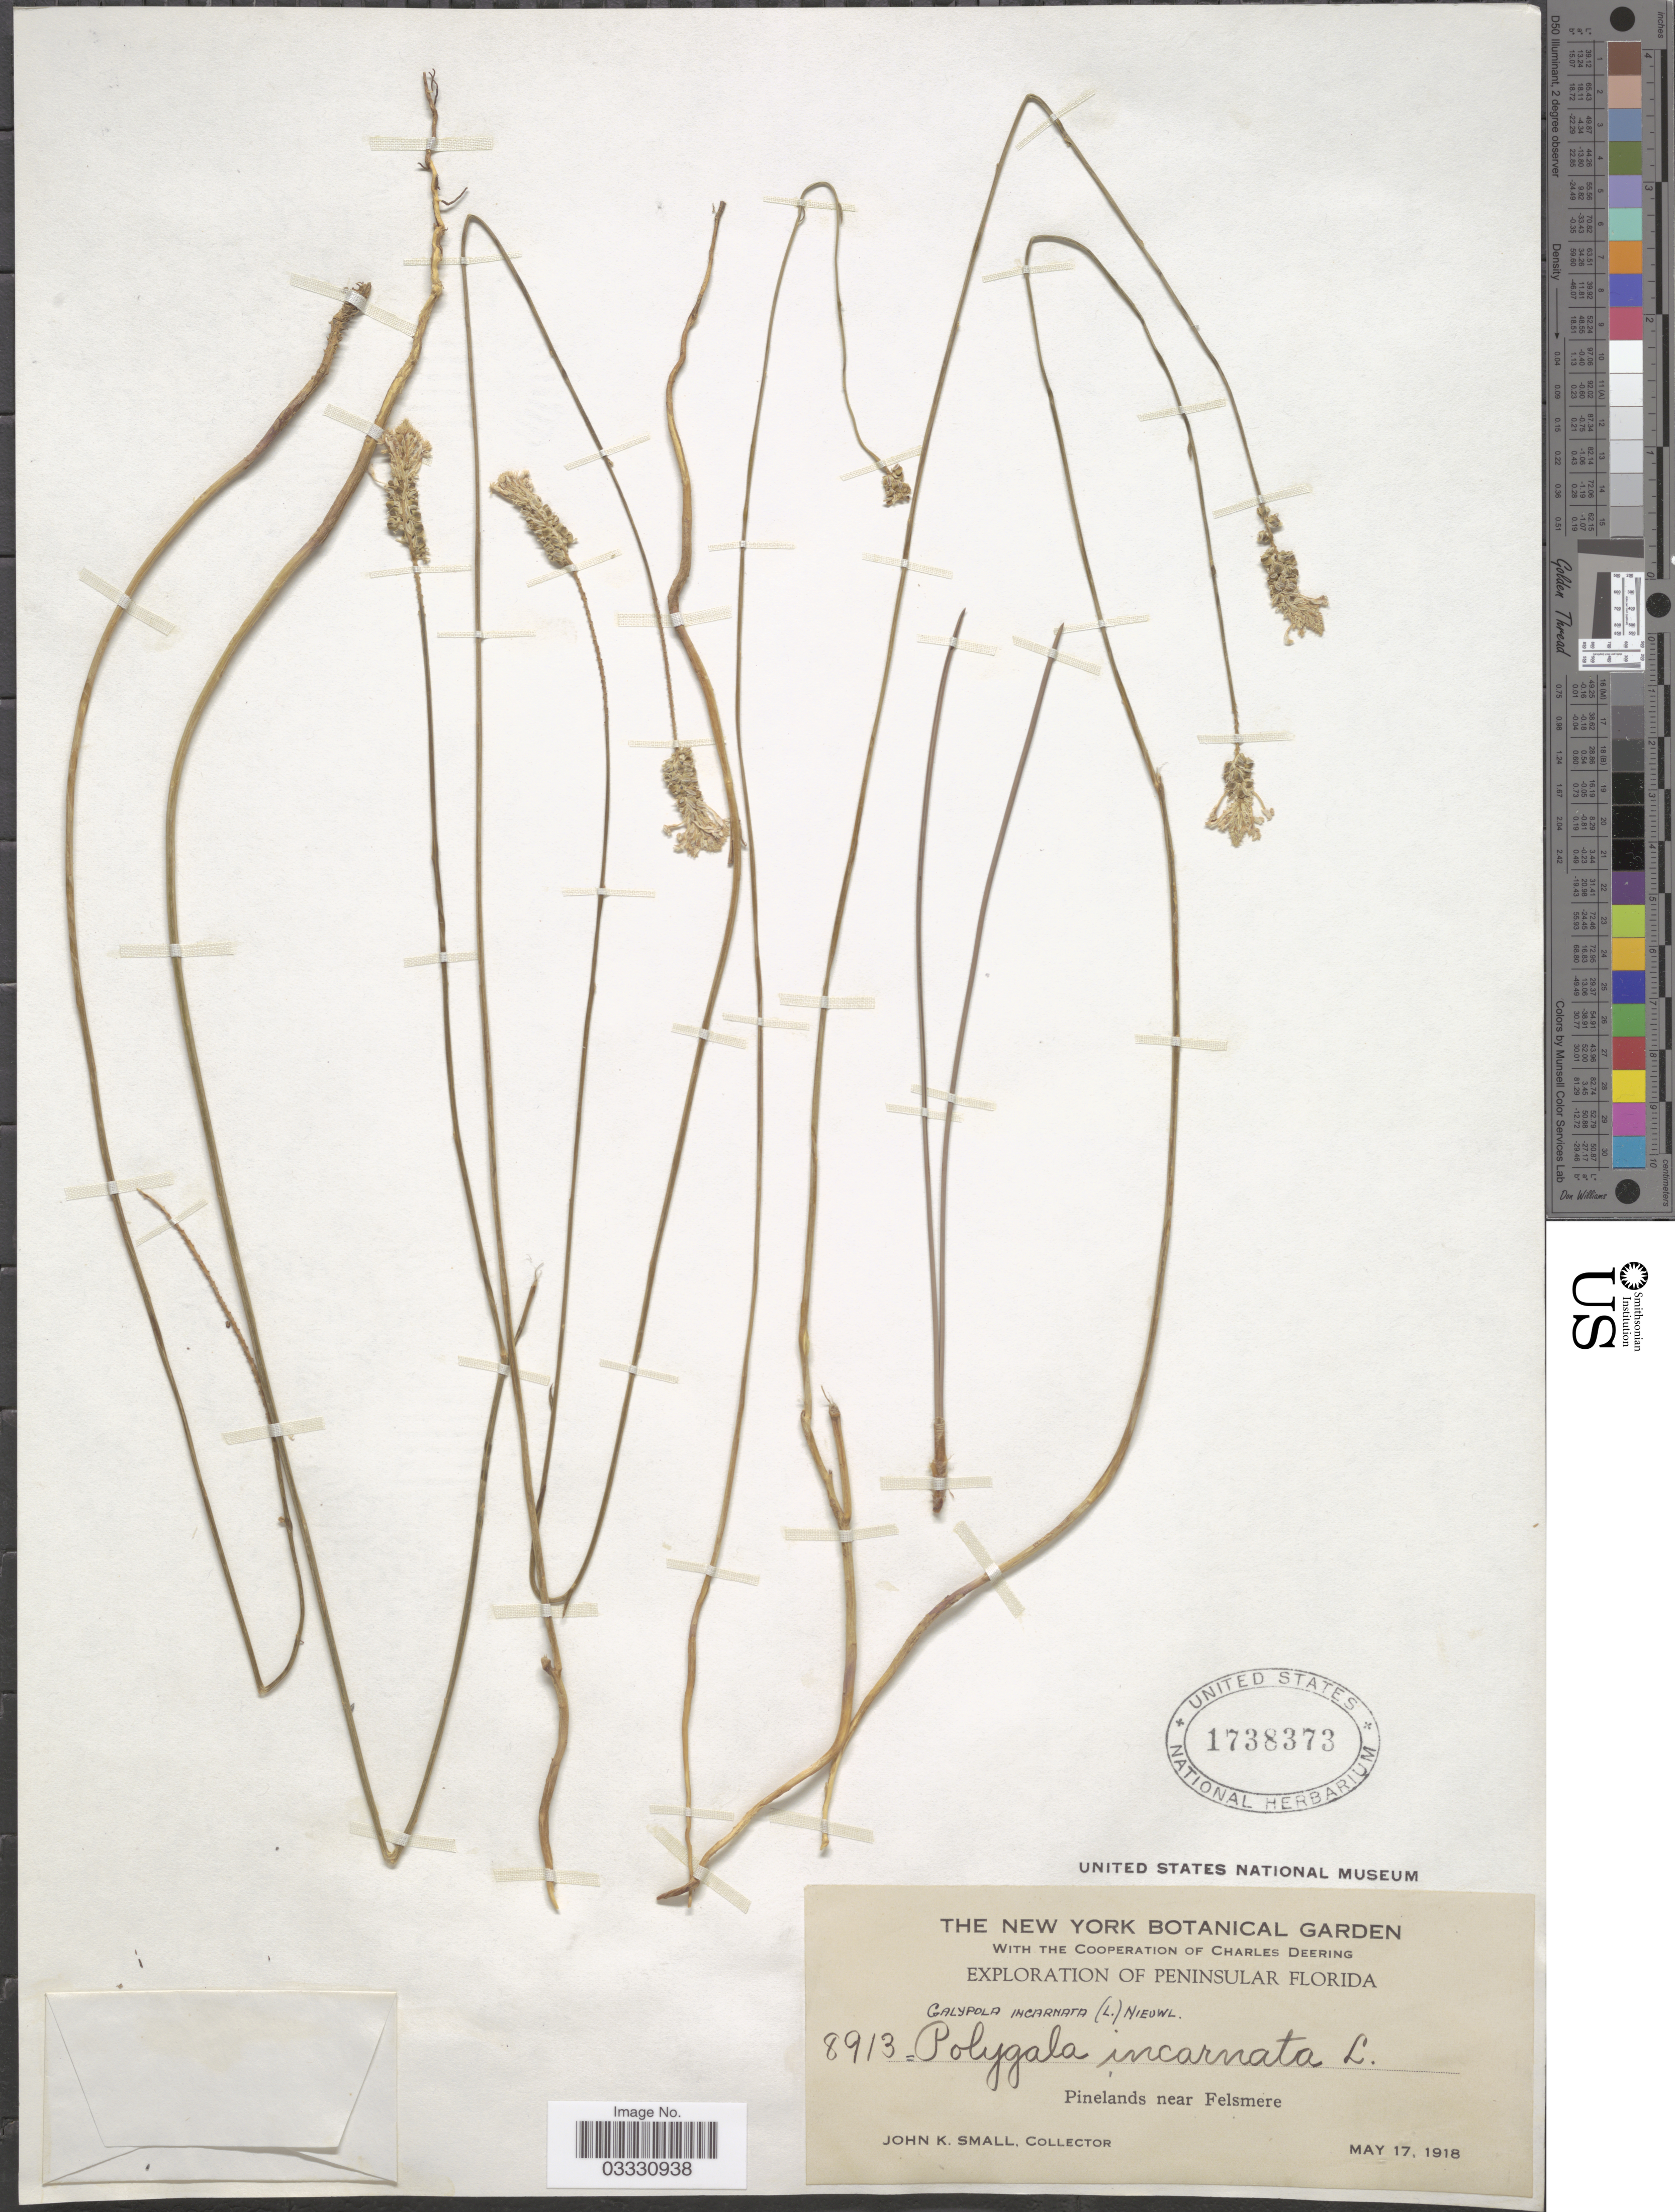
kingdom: Plantae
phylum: Tracheophyta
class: Magnoliopsida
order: Fabales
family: Polygalaceae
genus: Polygala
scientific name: Polygala incarnata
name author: L.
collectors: J. K. Small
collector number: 8913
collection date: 1918-05-17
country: United States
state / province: Florida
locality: Peninsular Florida. Pinelands near Felsmere.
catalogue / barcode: US 1738373